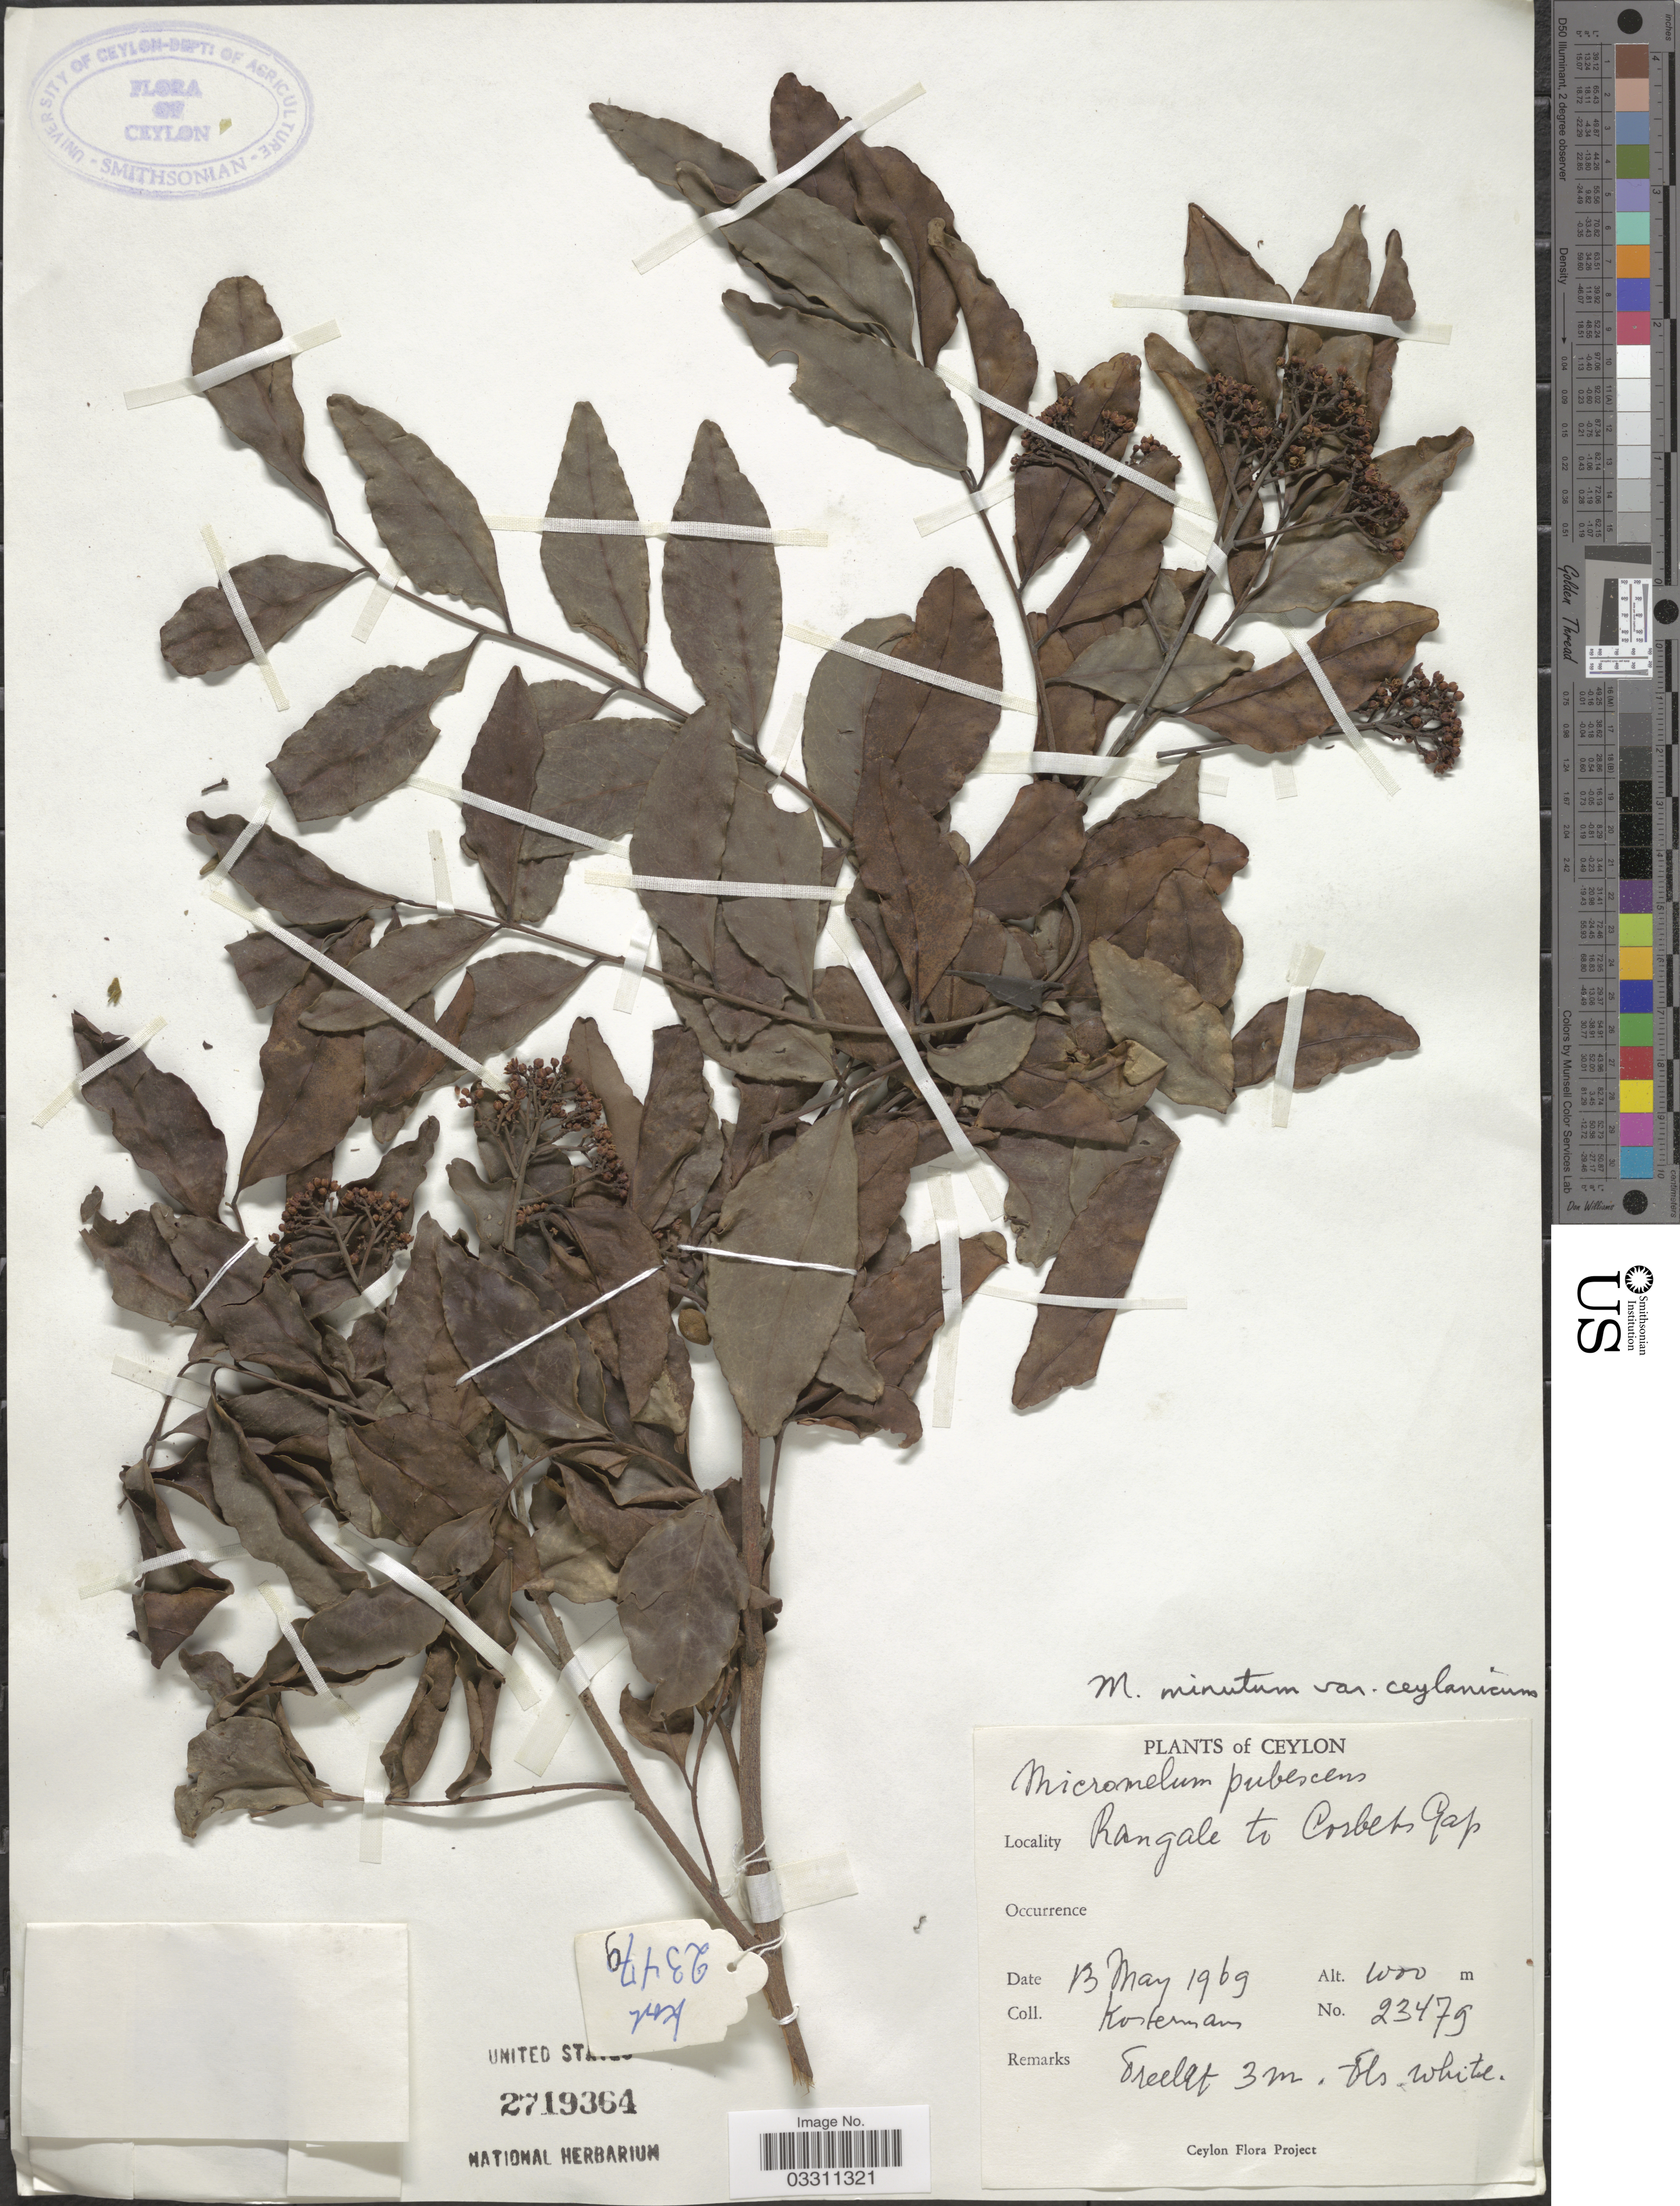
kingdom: Plantae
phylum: Tracheophyta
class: Magnoliopsida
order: Sapindales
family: Rutaceae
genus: Micromelum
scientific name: Micromelum minutum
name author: (G. Forst.) Wight & Arn.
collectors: Kostermans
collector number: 23479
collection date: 1969-05-13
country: Sri Lanka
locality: Ceylon. Rangale to Corbets Gap.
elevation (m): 1000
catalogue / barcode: US 2719364